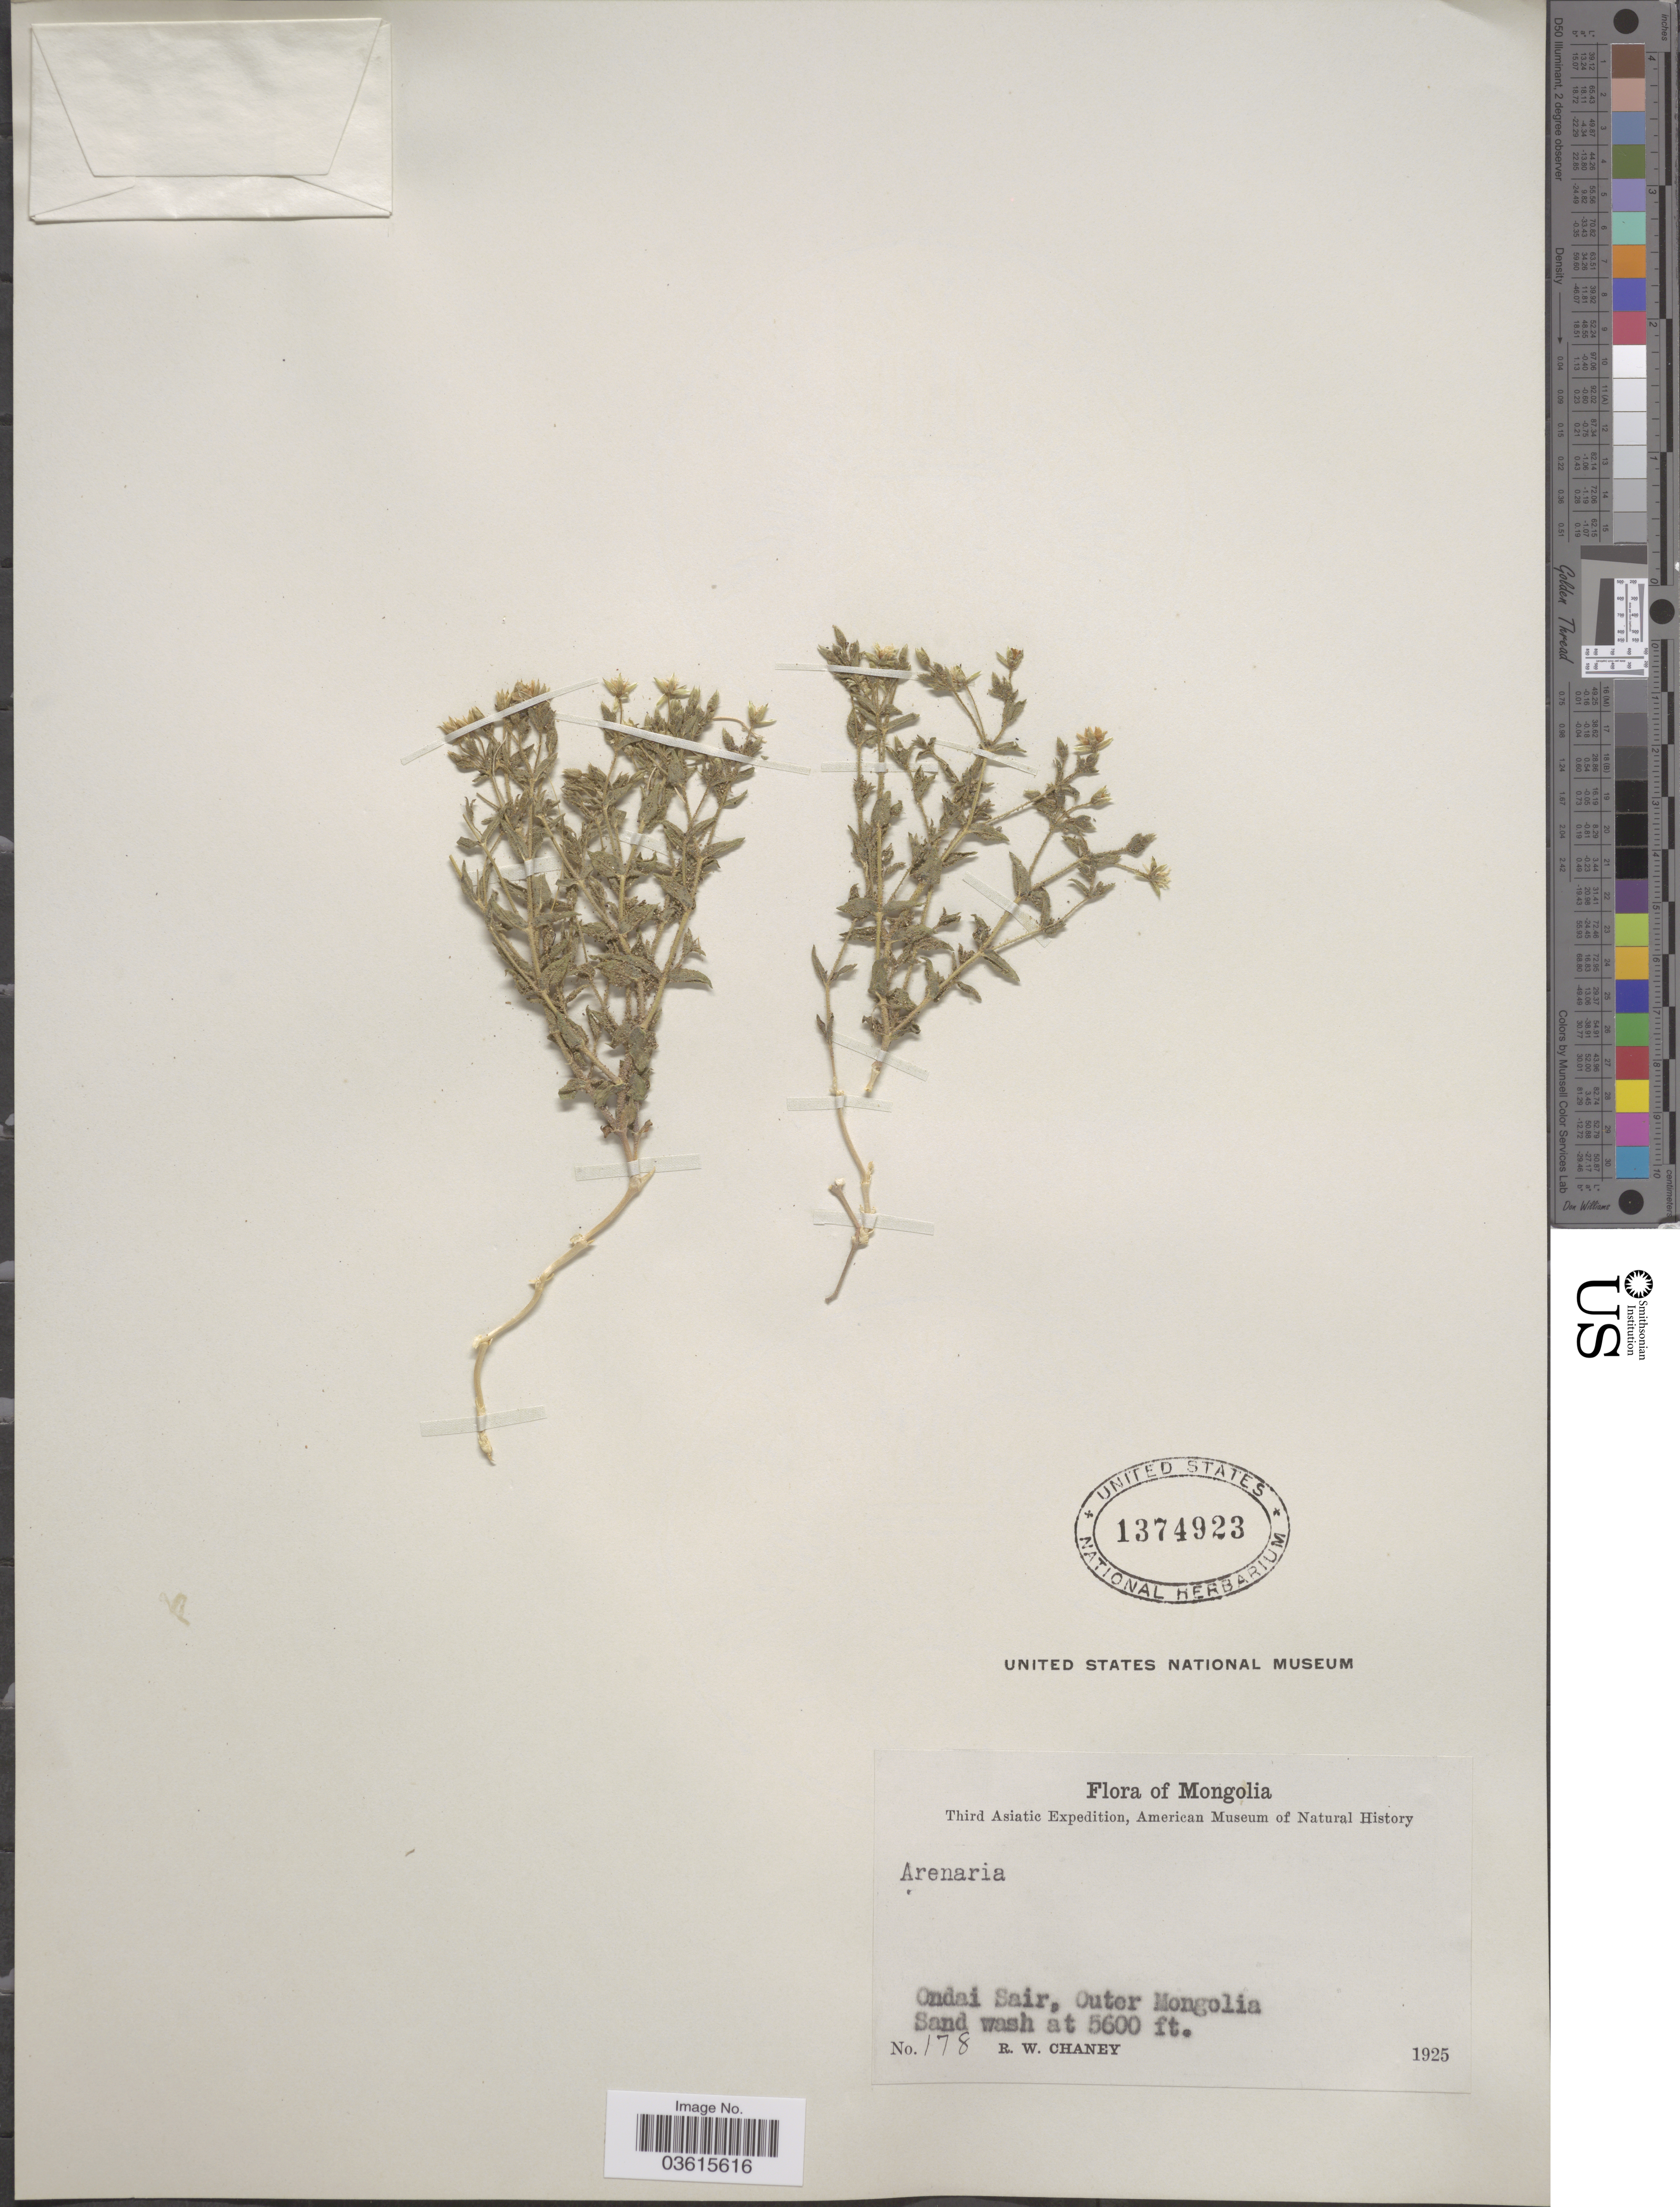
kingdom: Plantae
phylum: Tracheophyta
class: Magnoliopsida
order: Caryophyllales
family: Caryophyllaceae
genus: Arenaria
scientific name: Arenaria sp.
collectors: R. Chaney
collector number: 178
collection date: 1925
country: Mongolia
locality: Mongolia. Ondai Sair, Outer Mongolia.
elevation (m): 1707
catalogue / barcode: US 1374923